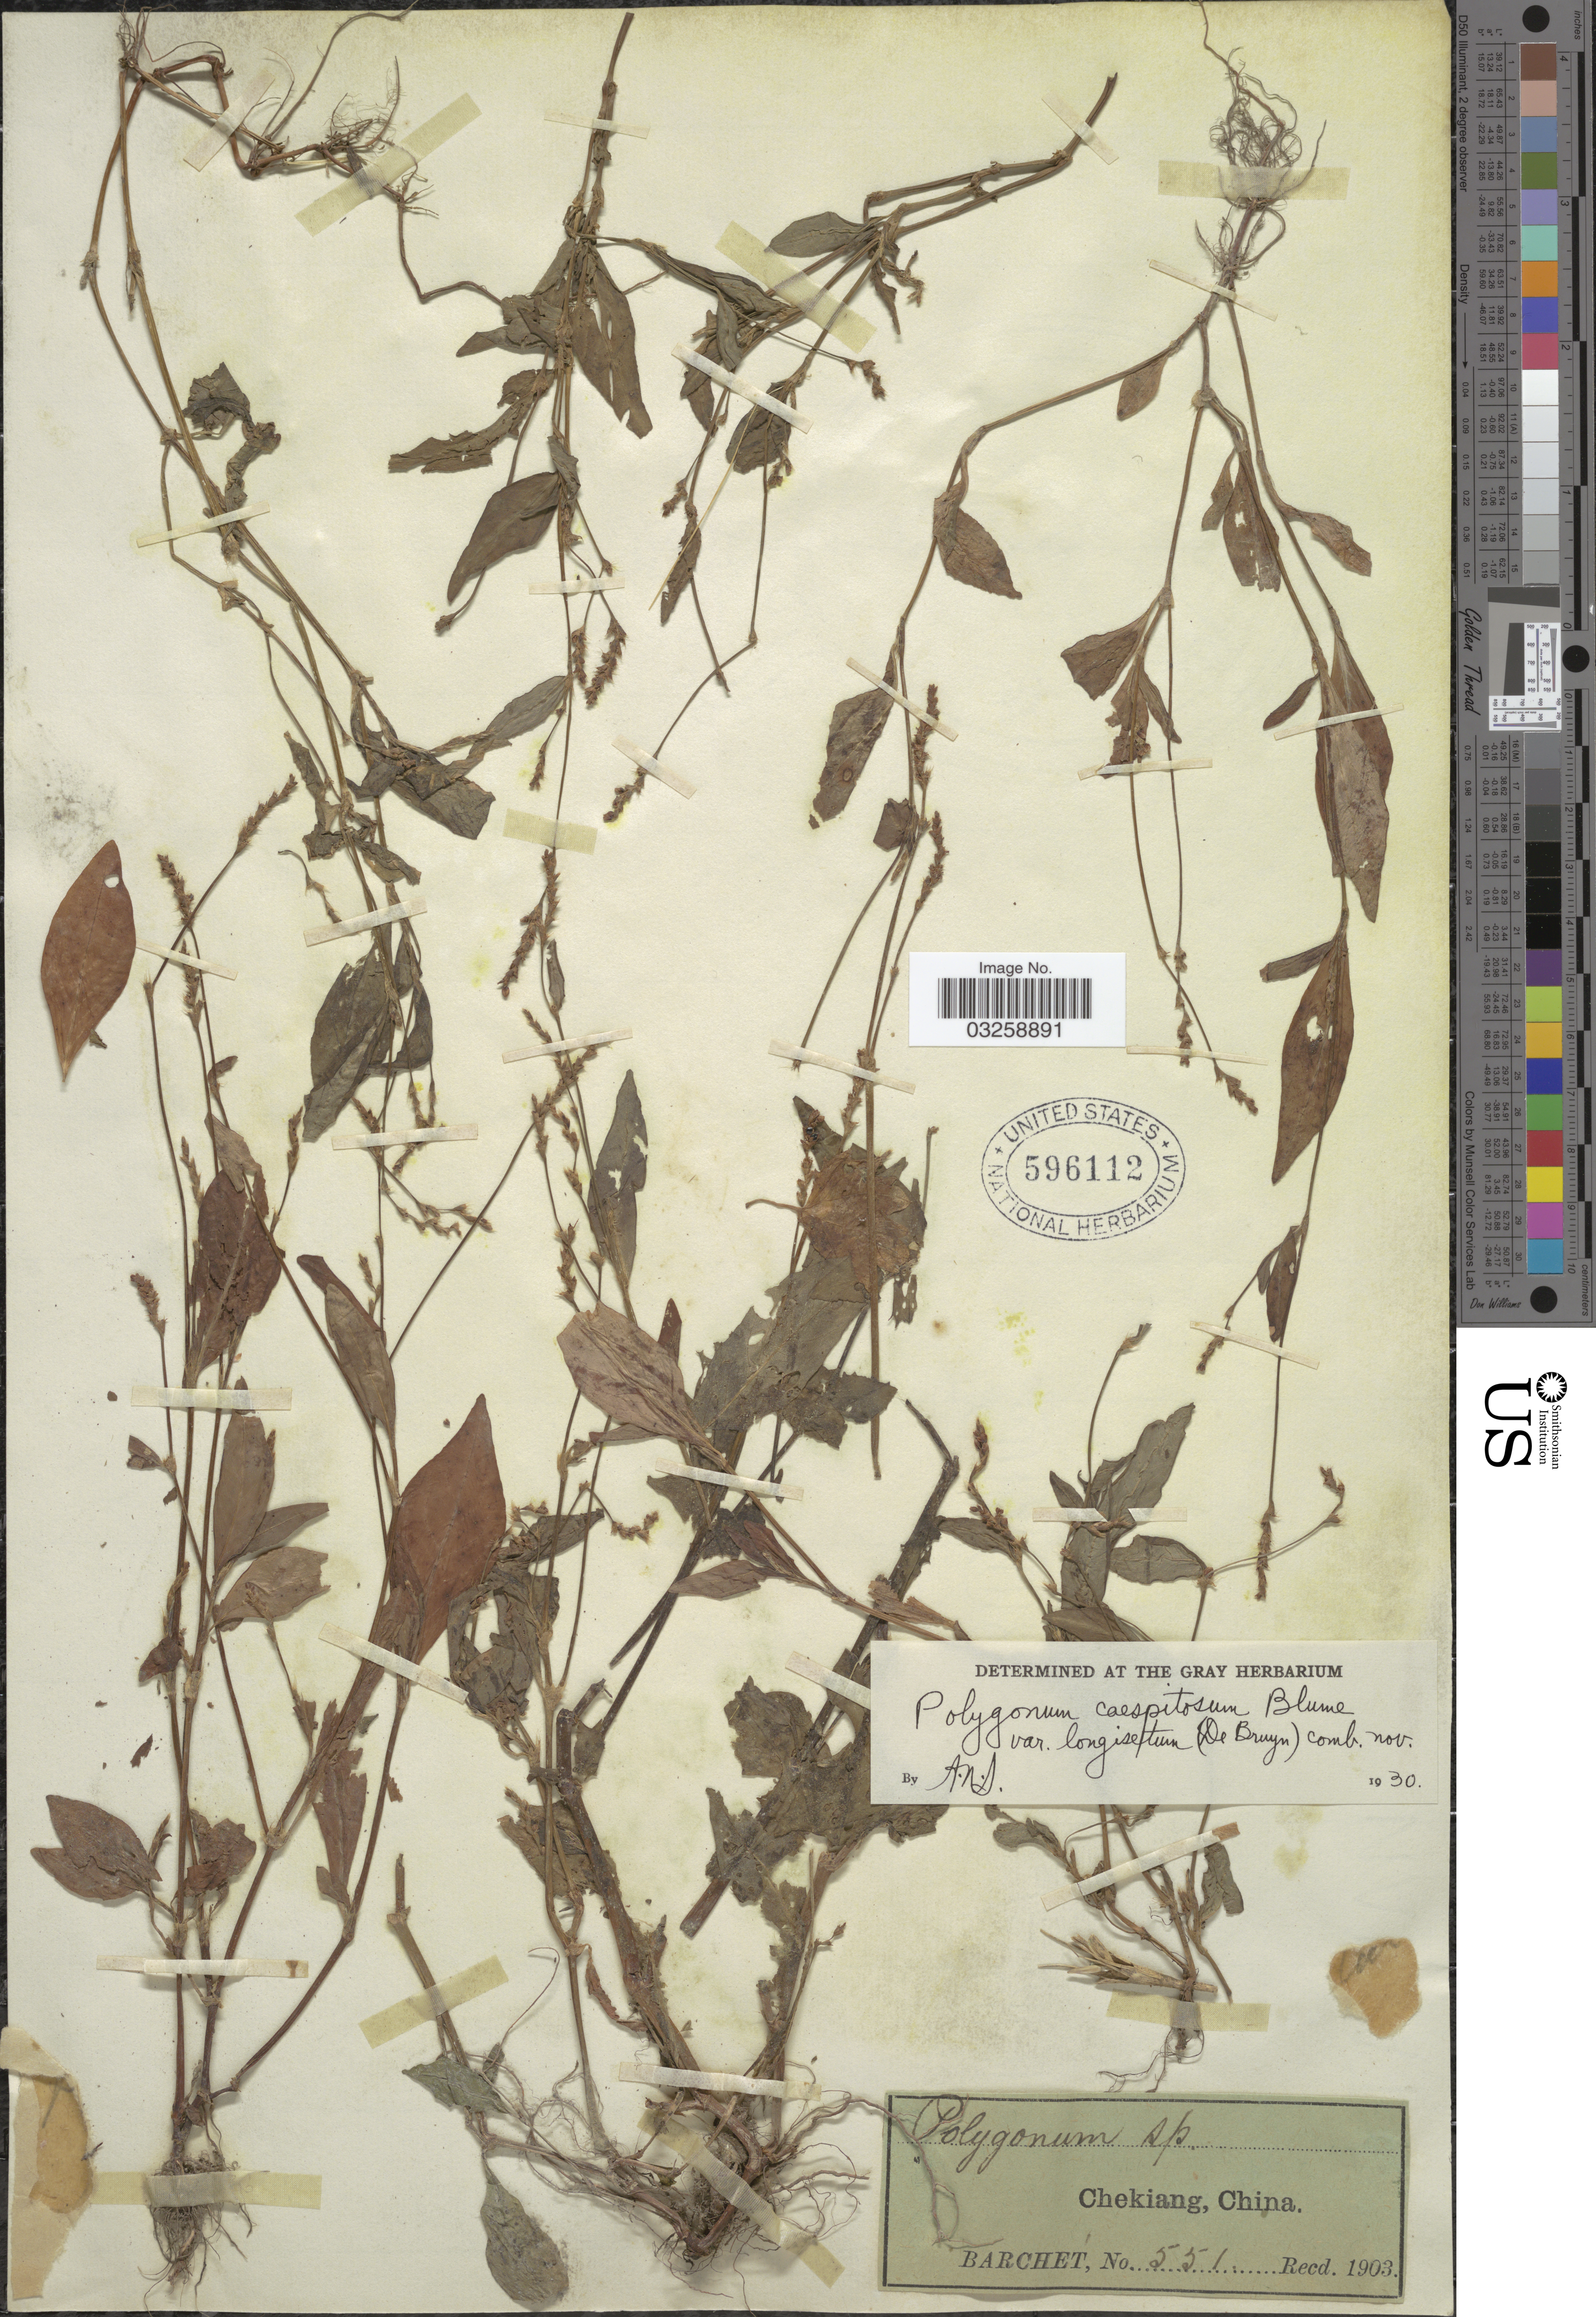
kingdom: Plantae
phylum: Tracheophyta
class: Magnoliopsida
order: Caryophyllales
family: Polygonaceae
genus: Polygonum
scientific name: Polygonum longisetum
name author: Bruijn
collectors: Barchet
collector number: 551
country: China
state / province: Zhejiang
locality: Chekiang.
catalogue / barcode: US 596112